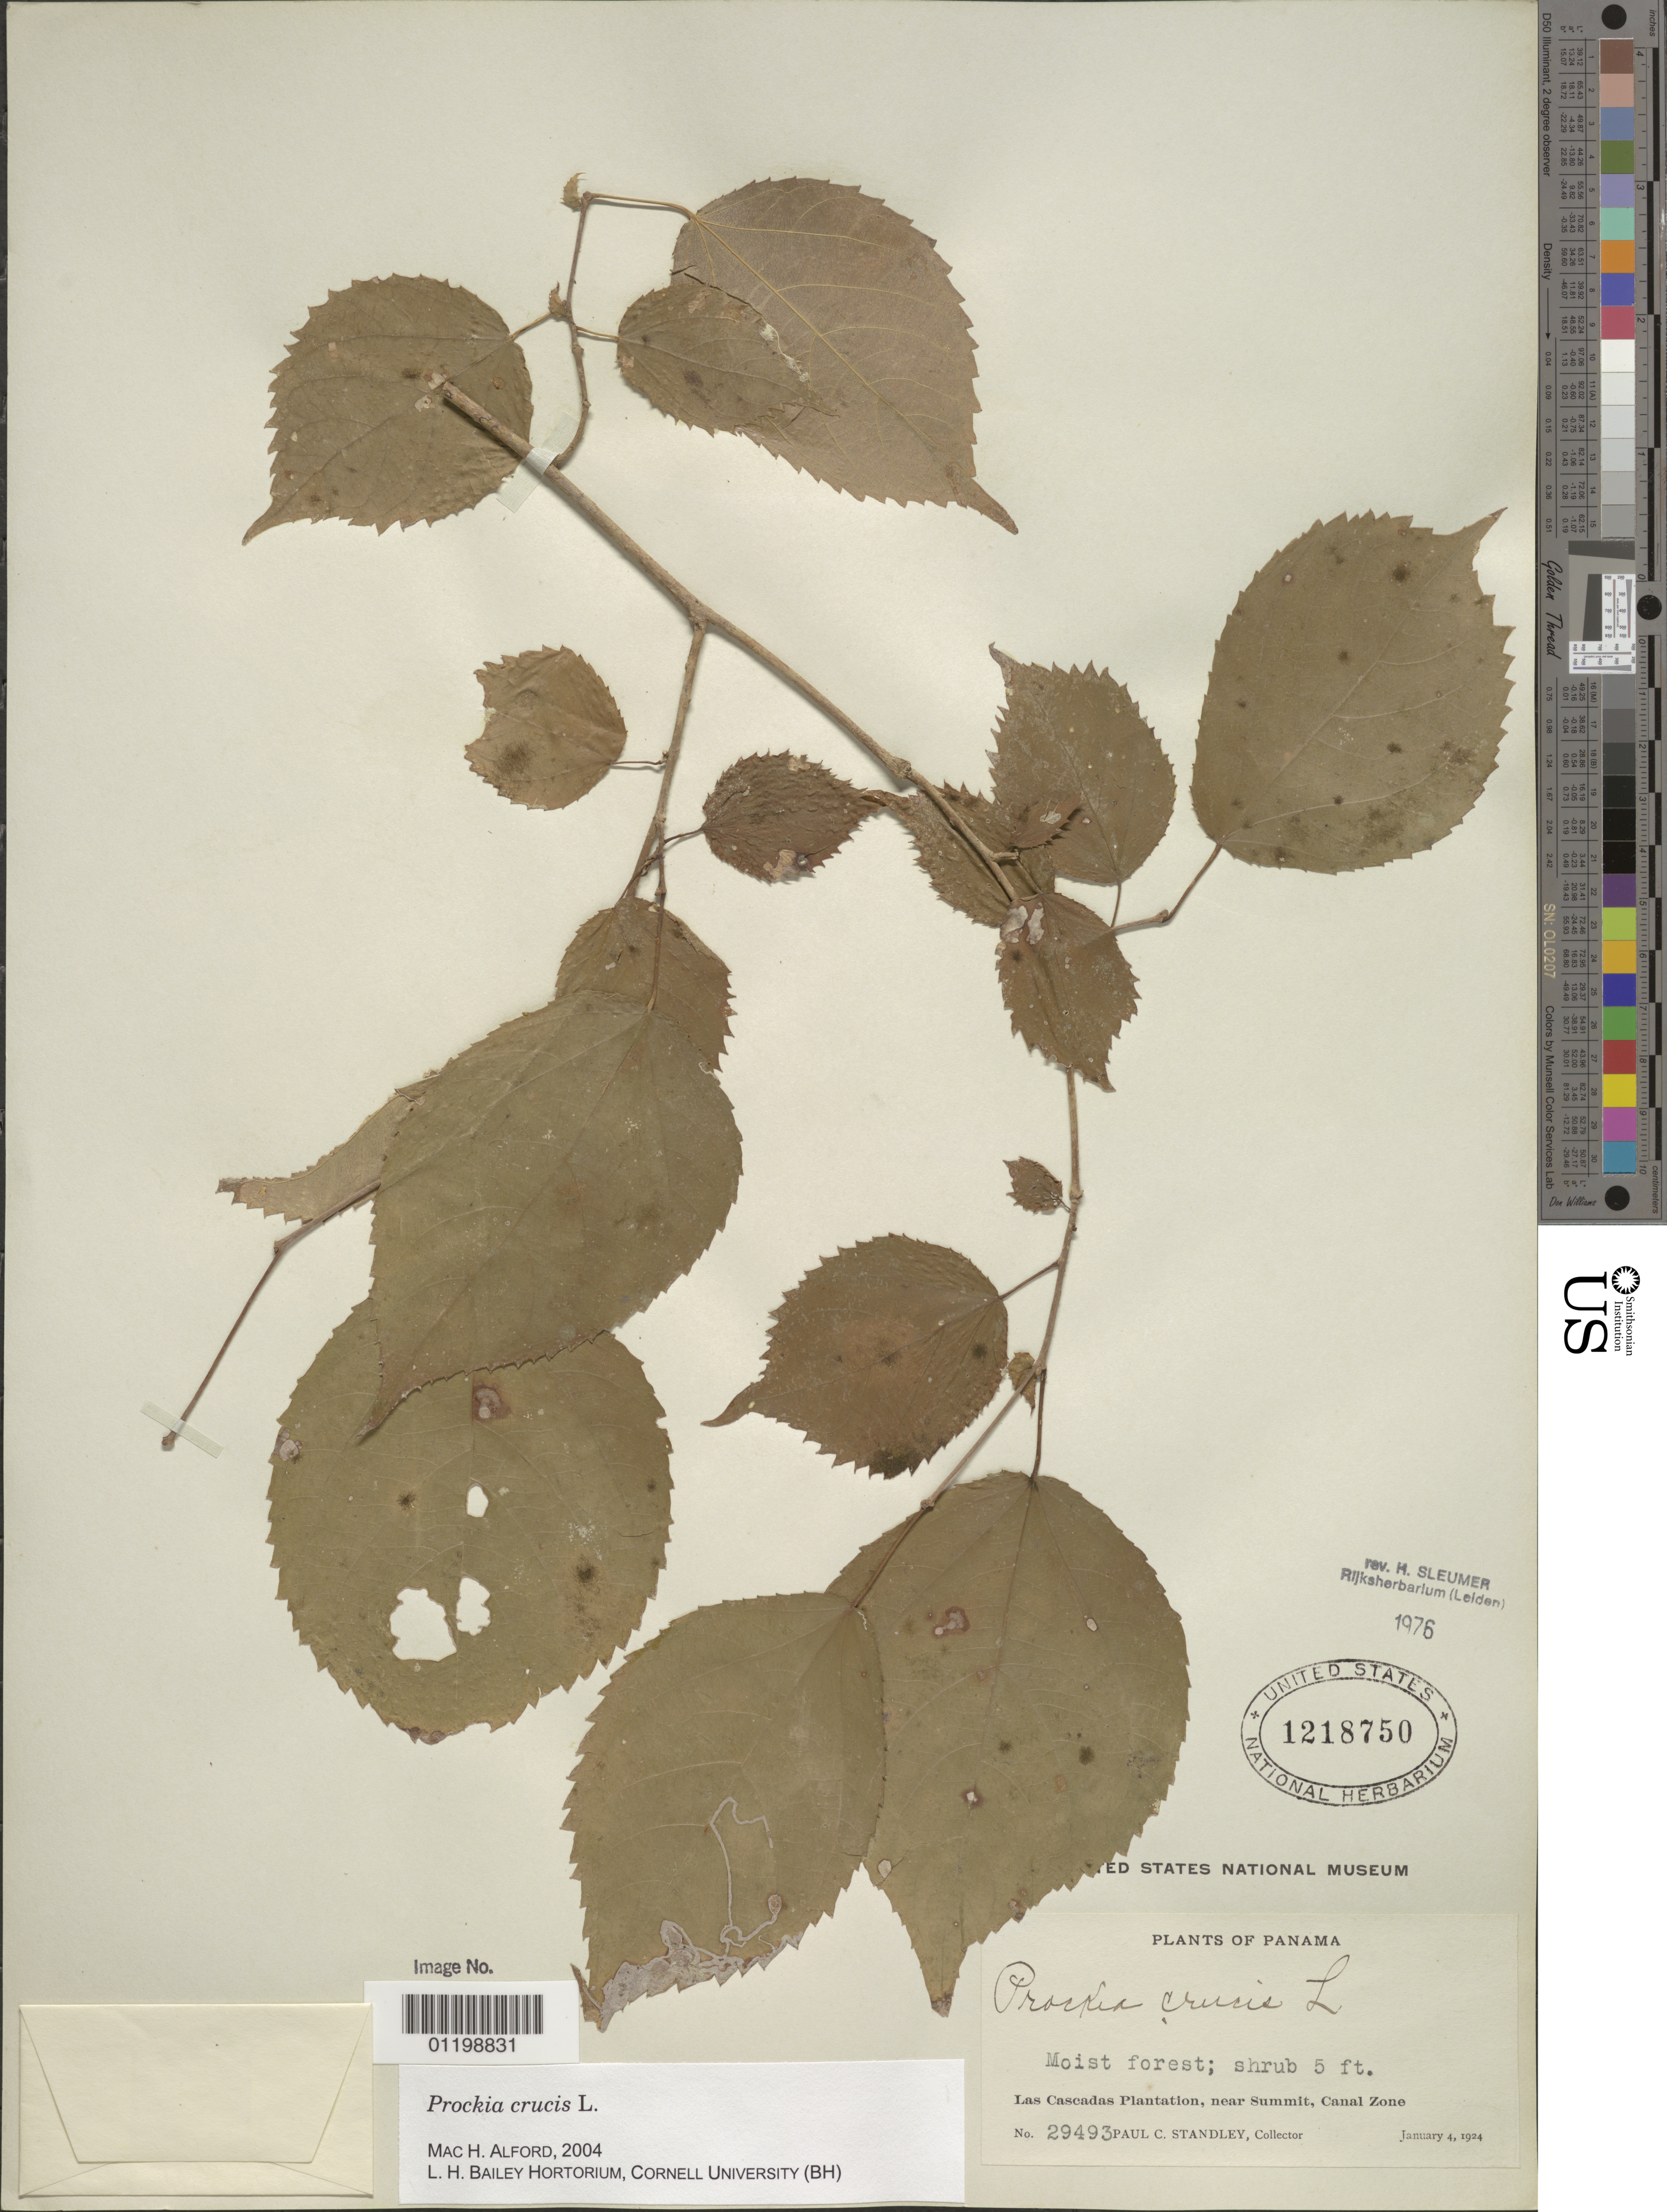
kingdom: Plantae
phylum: Tracheophyta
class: Magnoliopsida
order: Malpighiales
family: Salicaceae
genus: Prockia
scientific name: Prockia crucis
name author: P. Browne ex L.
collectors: P. C. Standley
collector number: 29493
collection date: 1924-01-04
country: Panama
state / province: Panamá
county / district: Canal Zone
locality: Las Cascadas Plantation, near Summit.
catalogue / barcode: US 1218750